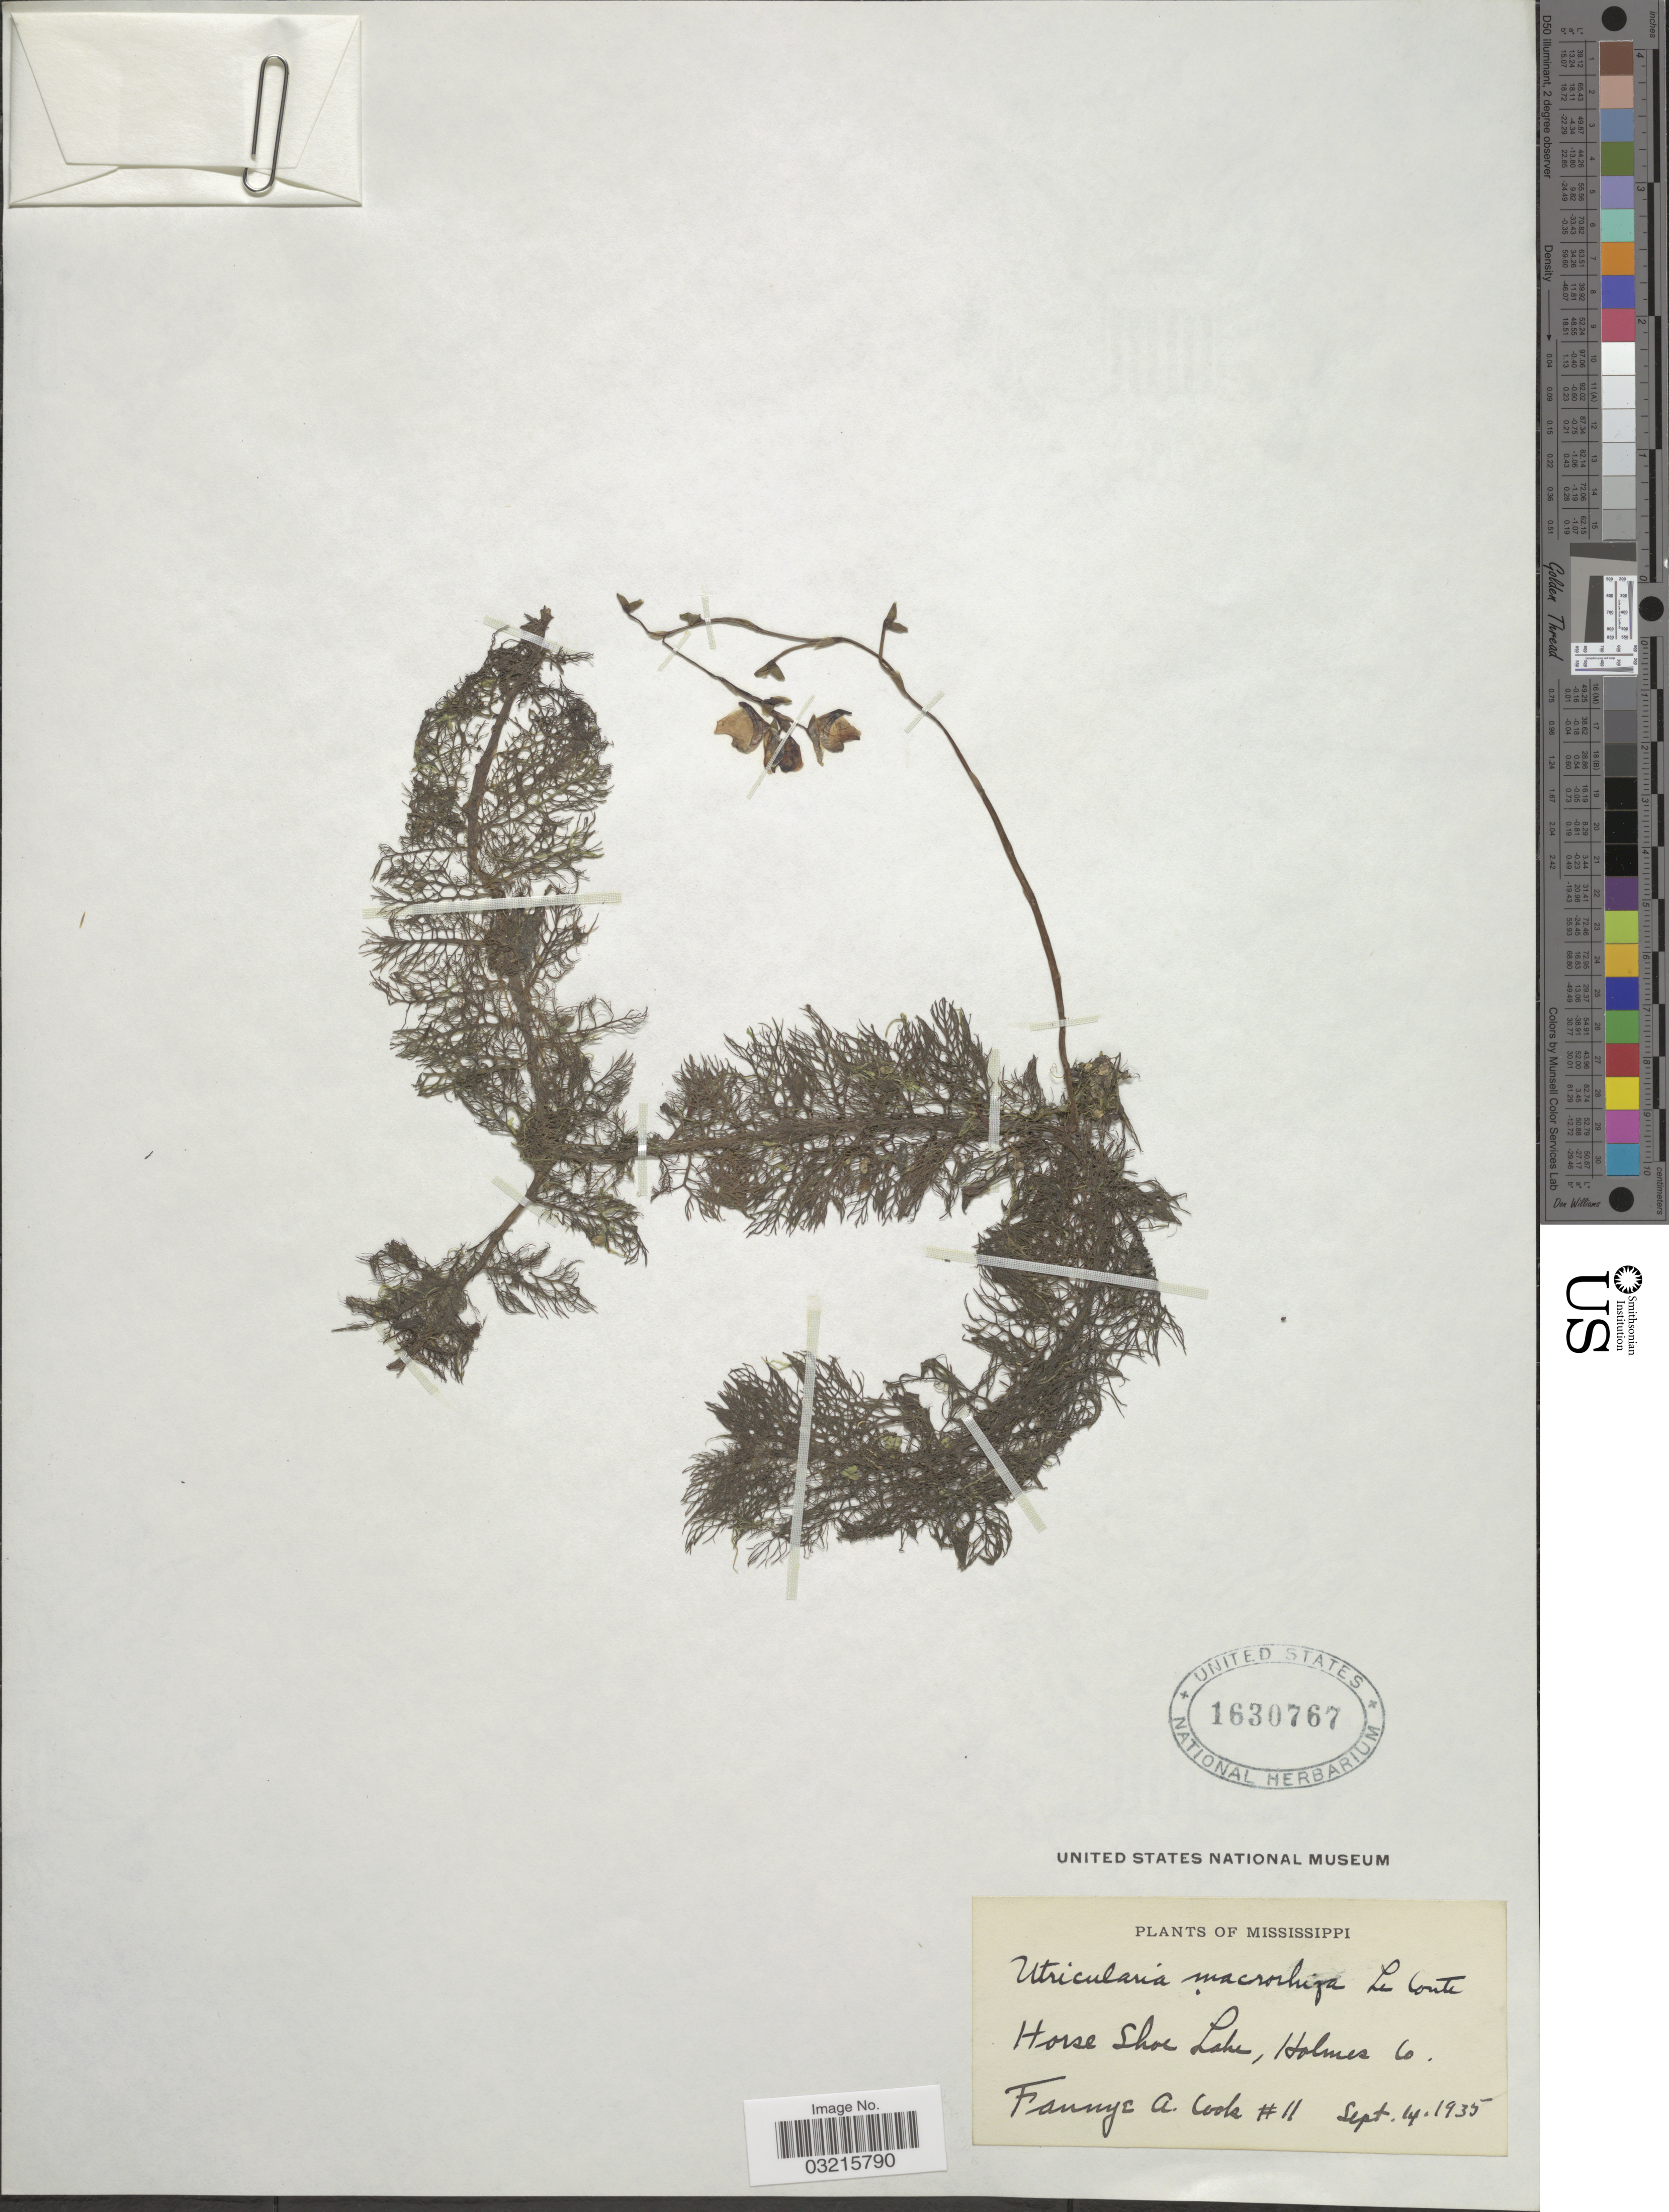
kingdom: Plantae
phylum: Tracheophyta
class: Magnoliopsida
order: Lamiales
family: Lentibulariaceae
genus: Utricularia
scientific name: Utricularia vulgaris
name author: L.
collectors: F. A. Cook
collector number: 11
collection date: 1935-09-14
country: United States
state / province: Mississippi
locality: Horse Shoe Lake, Holmes Co.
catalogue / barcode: US 1630767